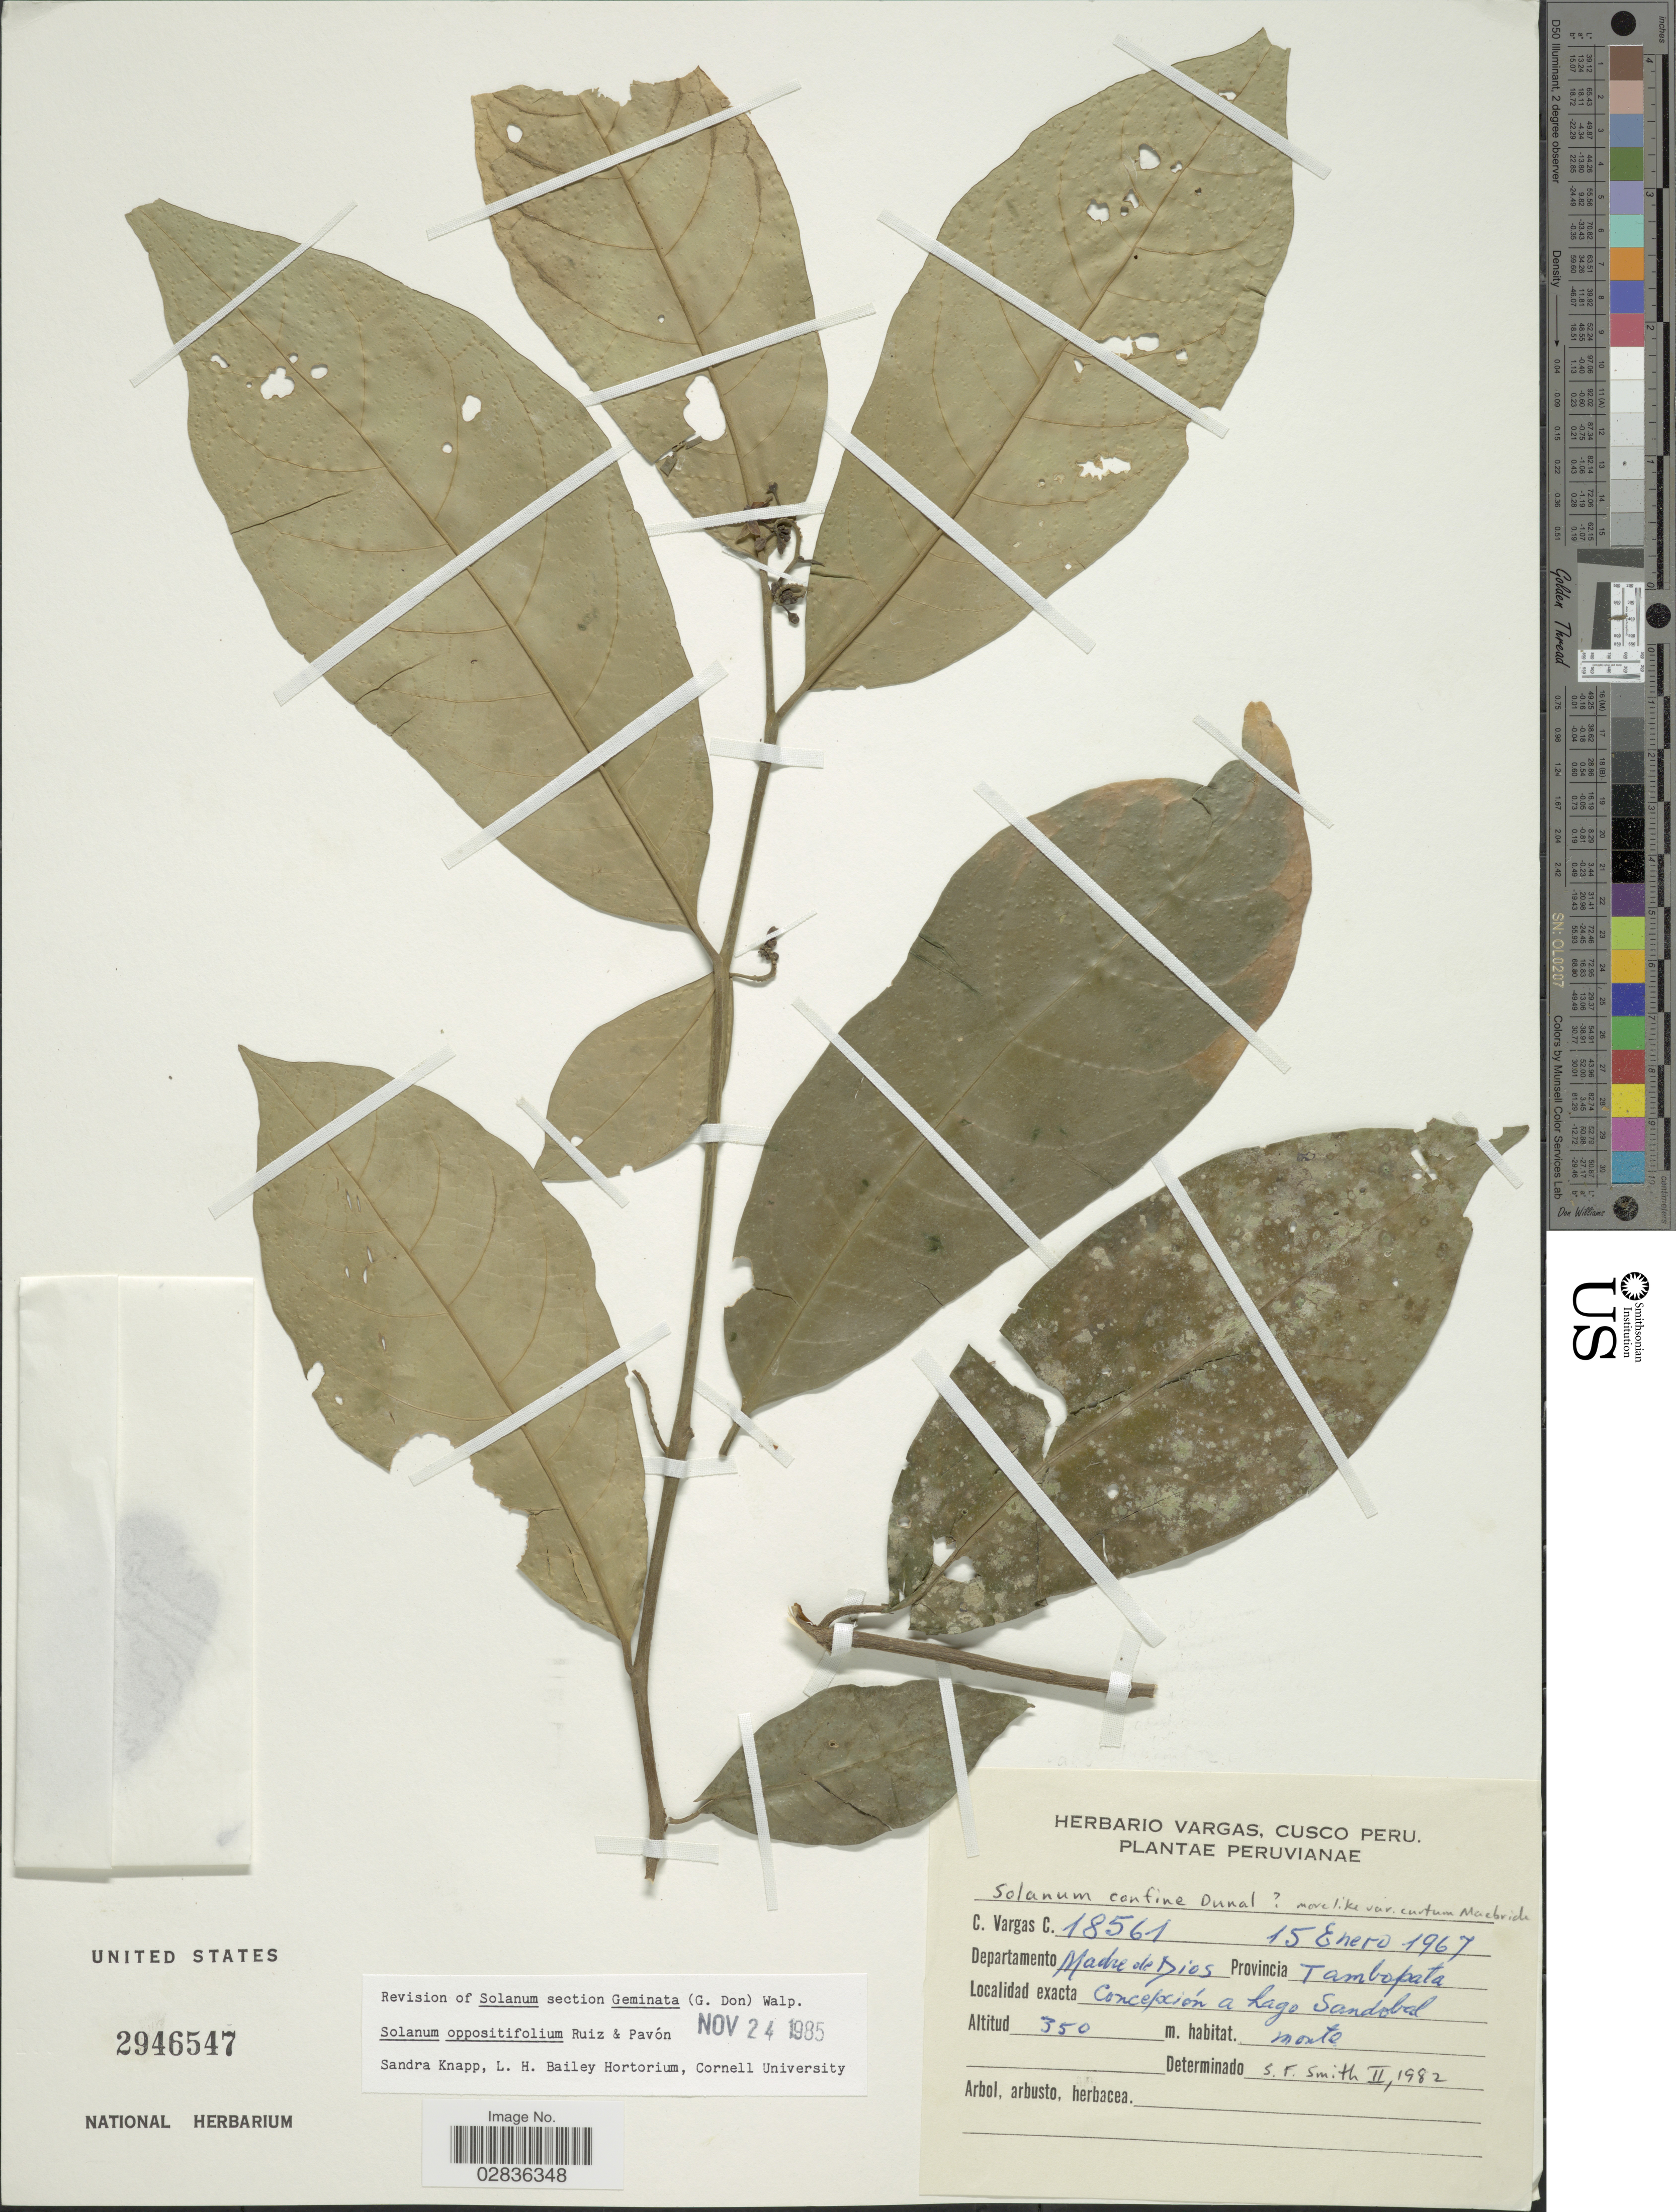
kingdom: Plantae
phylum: Tracheophyta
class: Magnoliopsida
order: Solanales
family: Solanaceae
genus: Solanum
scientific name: Solanum oppositifolium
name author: Ruiz & Pav.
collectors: C. Vargas Calderón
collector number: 18561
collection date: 1967-01-15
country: Peru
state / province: Madre de Dios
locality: Departamento Madre de Dios. Provincia Tambopata. Concepción a Lago Sandobal.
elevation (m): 350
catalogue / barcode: US 2946547